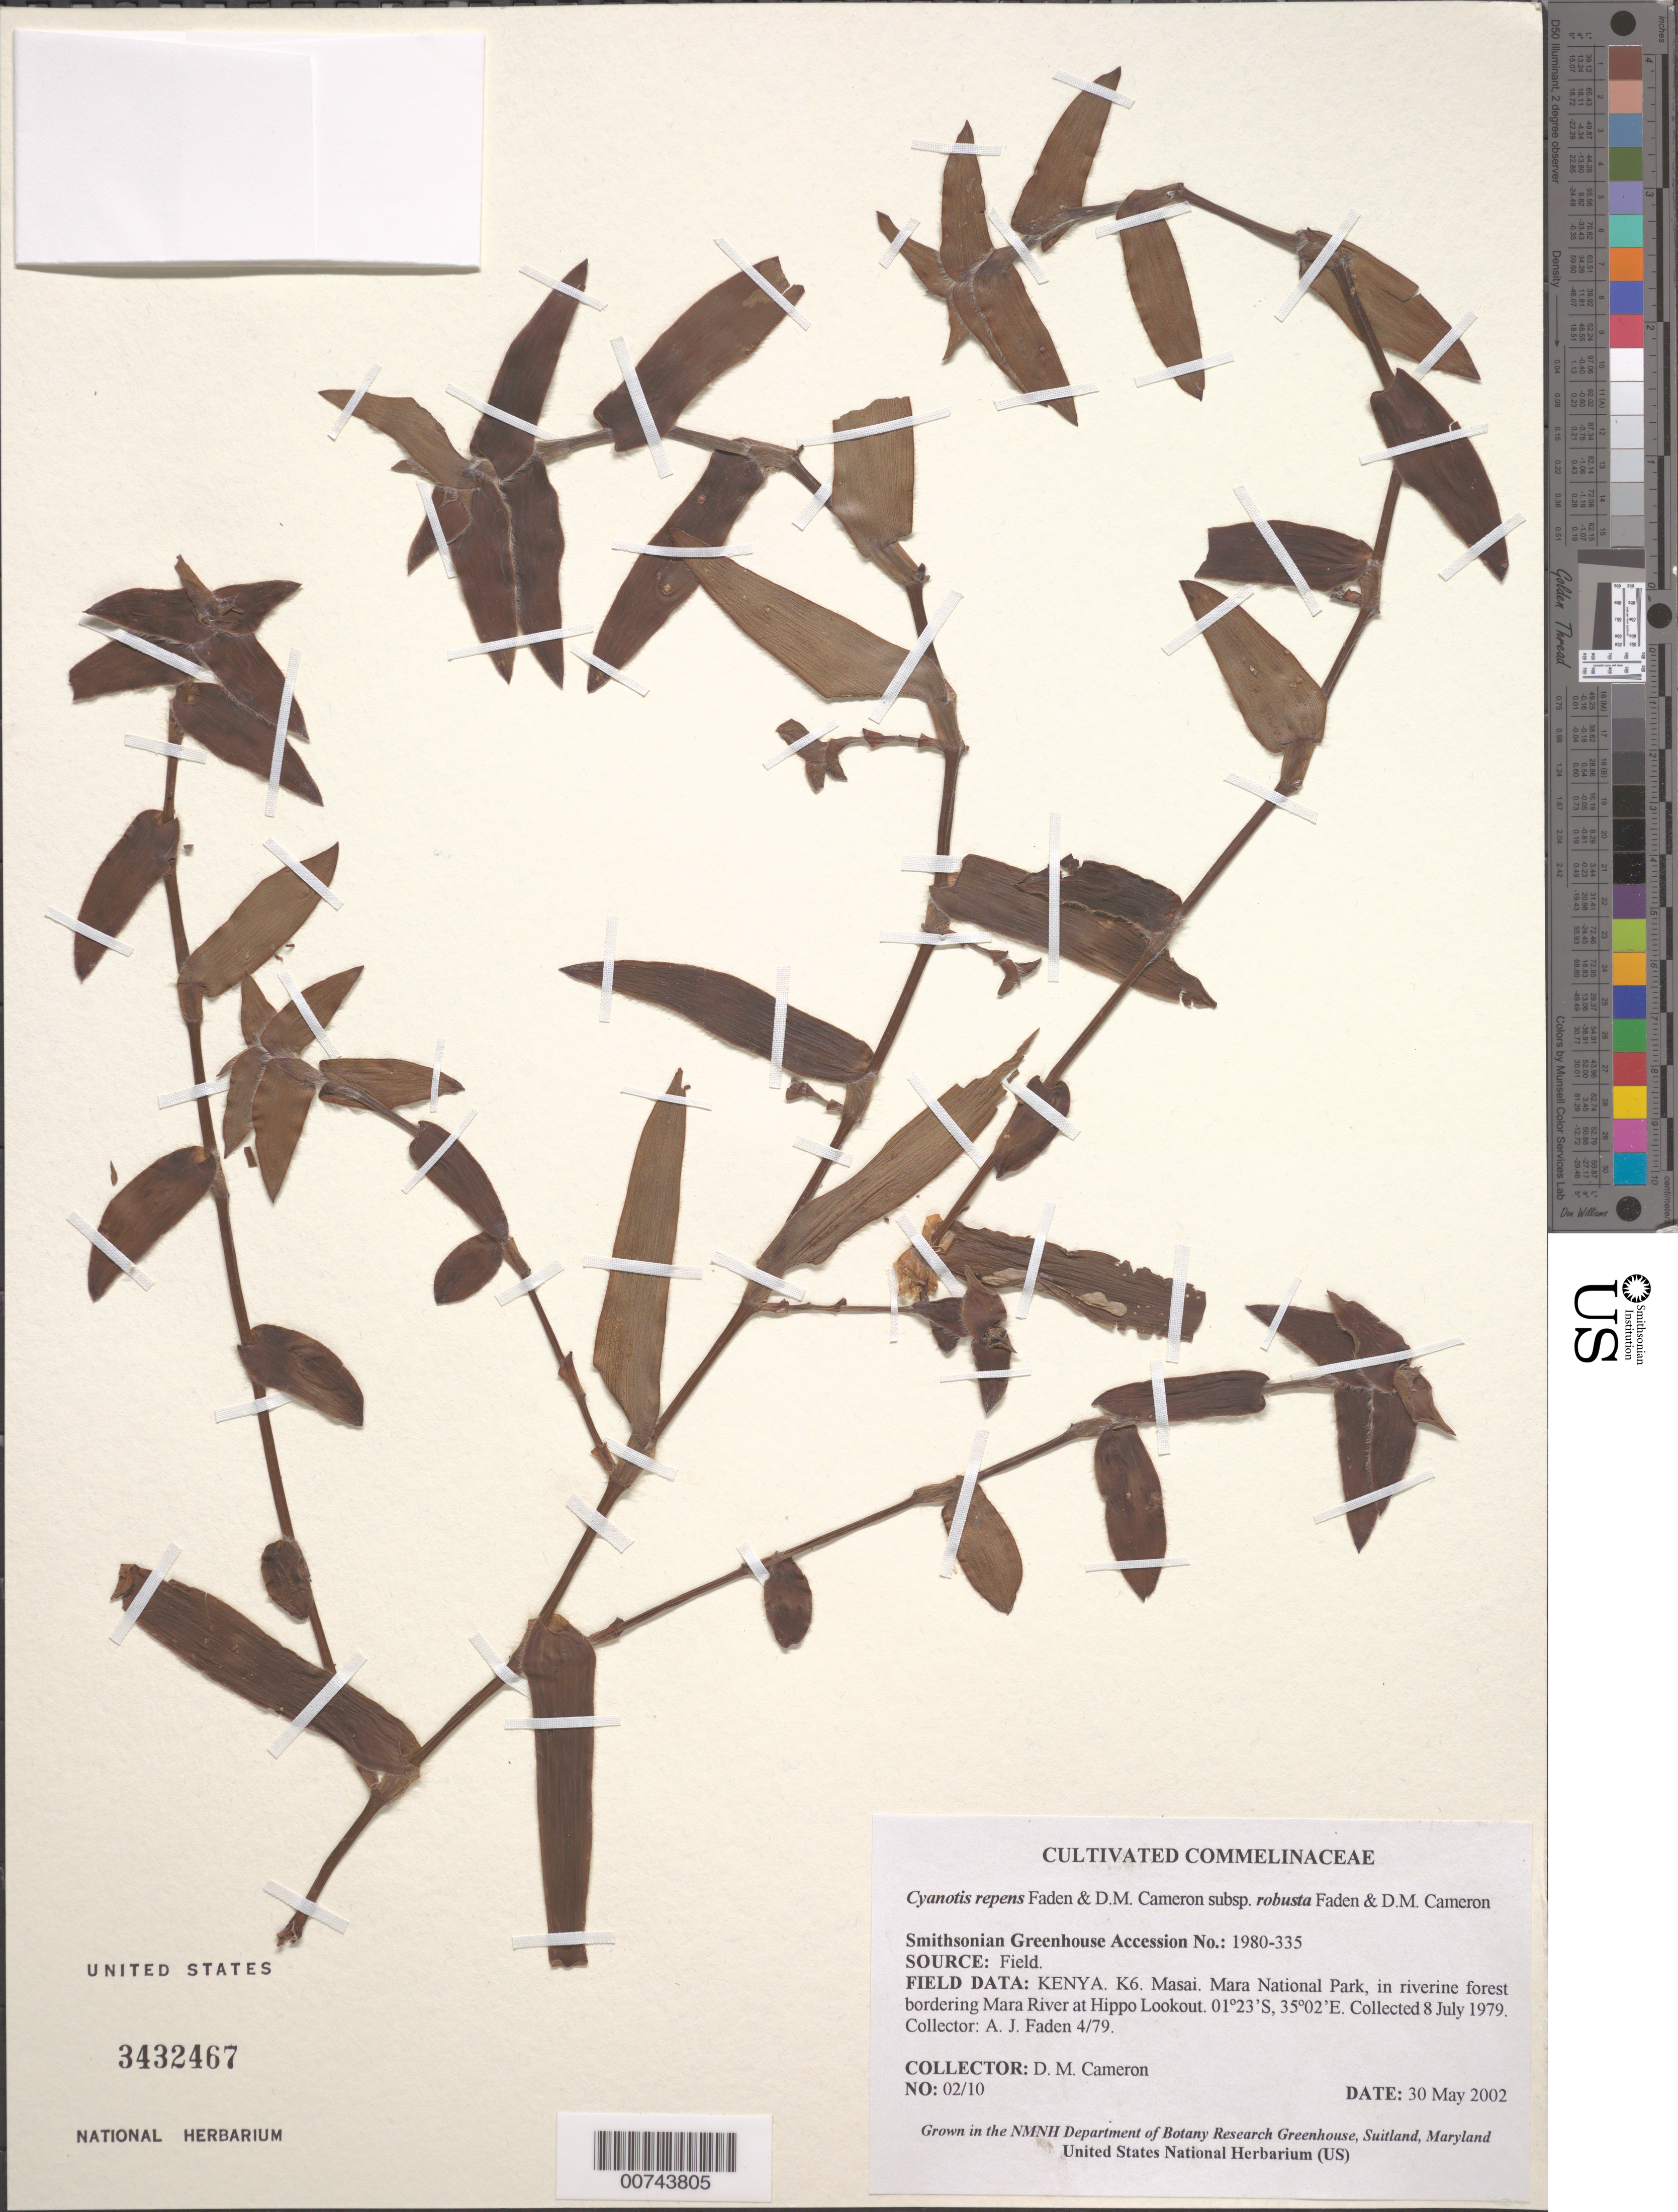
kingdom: Plantae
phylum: Tracheophyta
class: Liliopsida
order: Commelinales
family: Commelinaceae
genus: Cyanotis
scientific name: Cyanotis repens subsp. robusta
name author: Faden & D.M. Cameron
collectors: D. Cameron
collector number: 02/10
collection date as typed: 30 May 2002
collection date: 2002-05-30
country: United States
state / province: Maryland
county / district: Prince George's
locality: Smithsonian Greenhouse.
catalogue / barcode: US 3432467